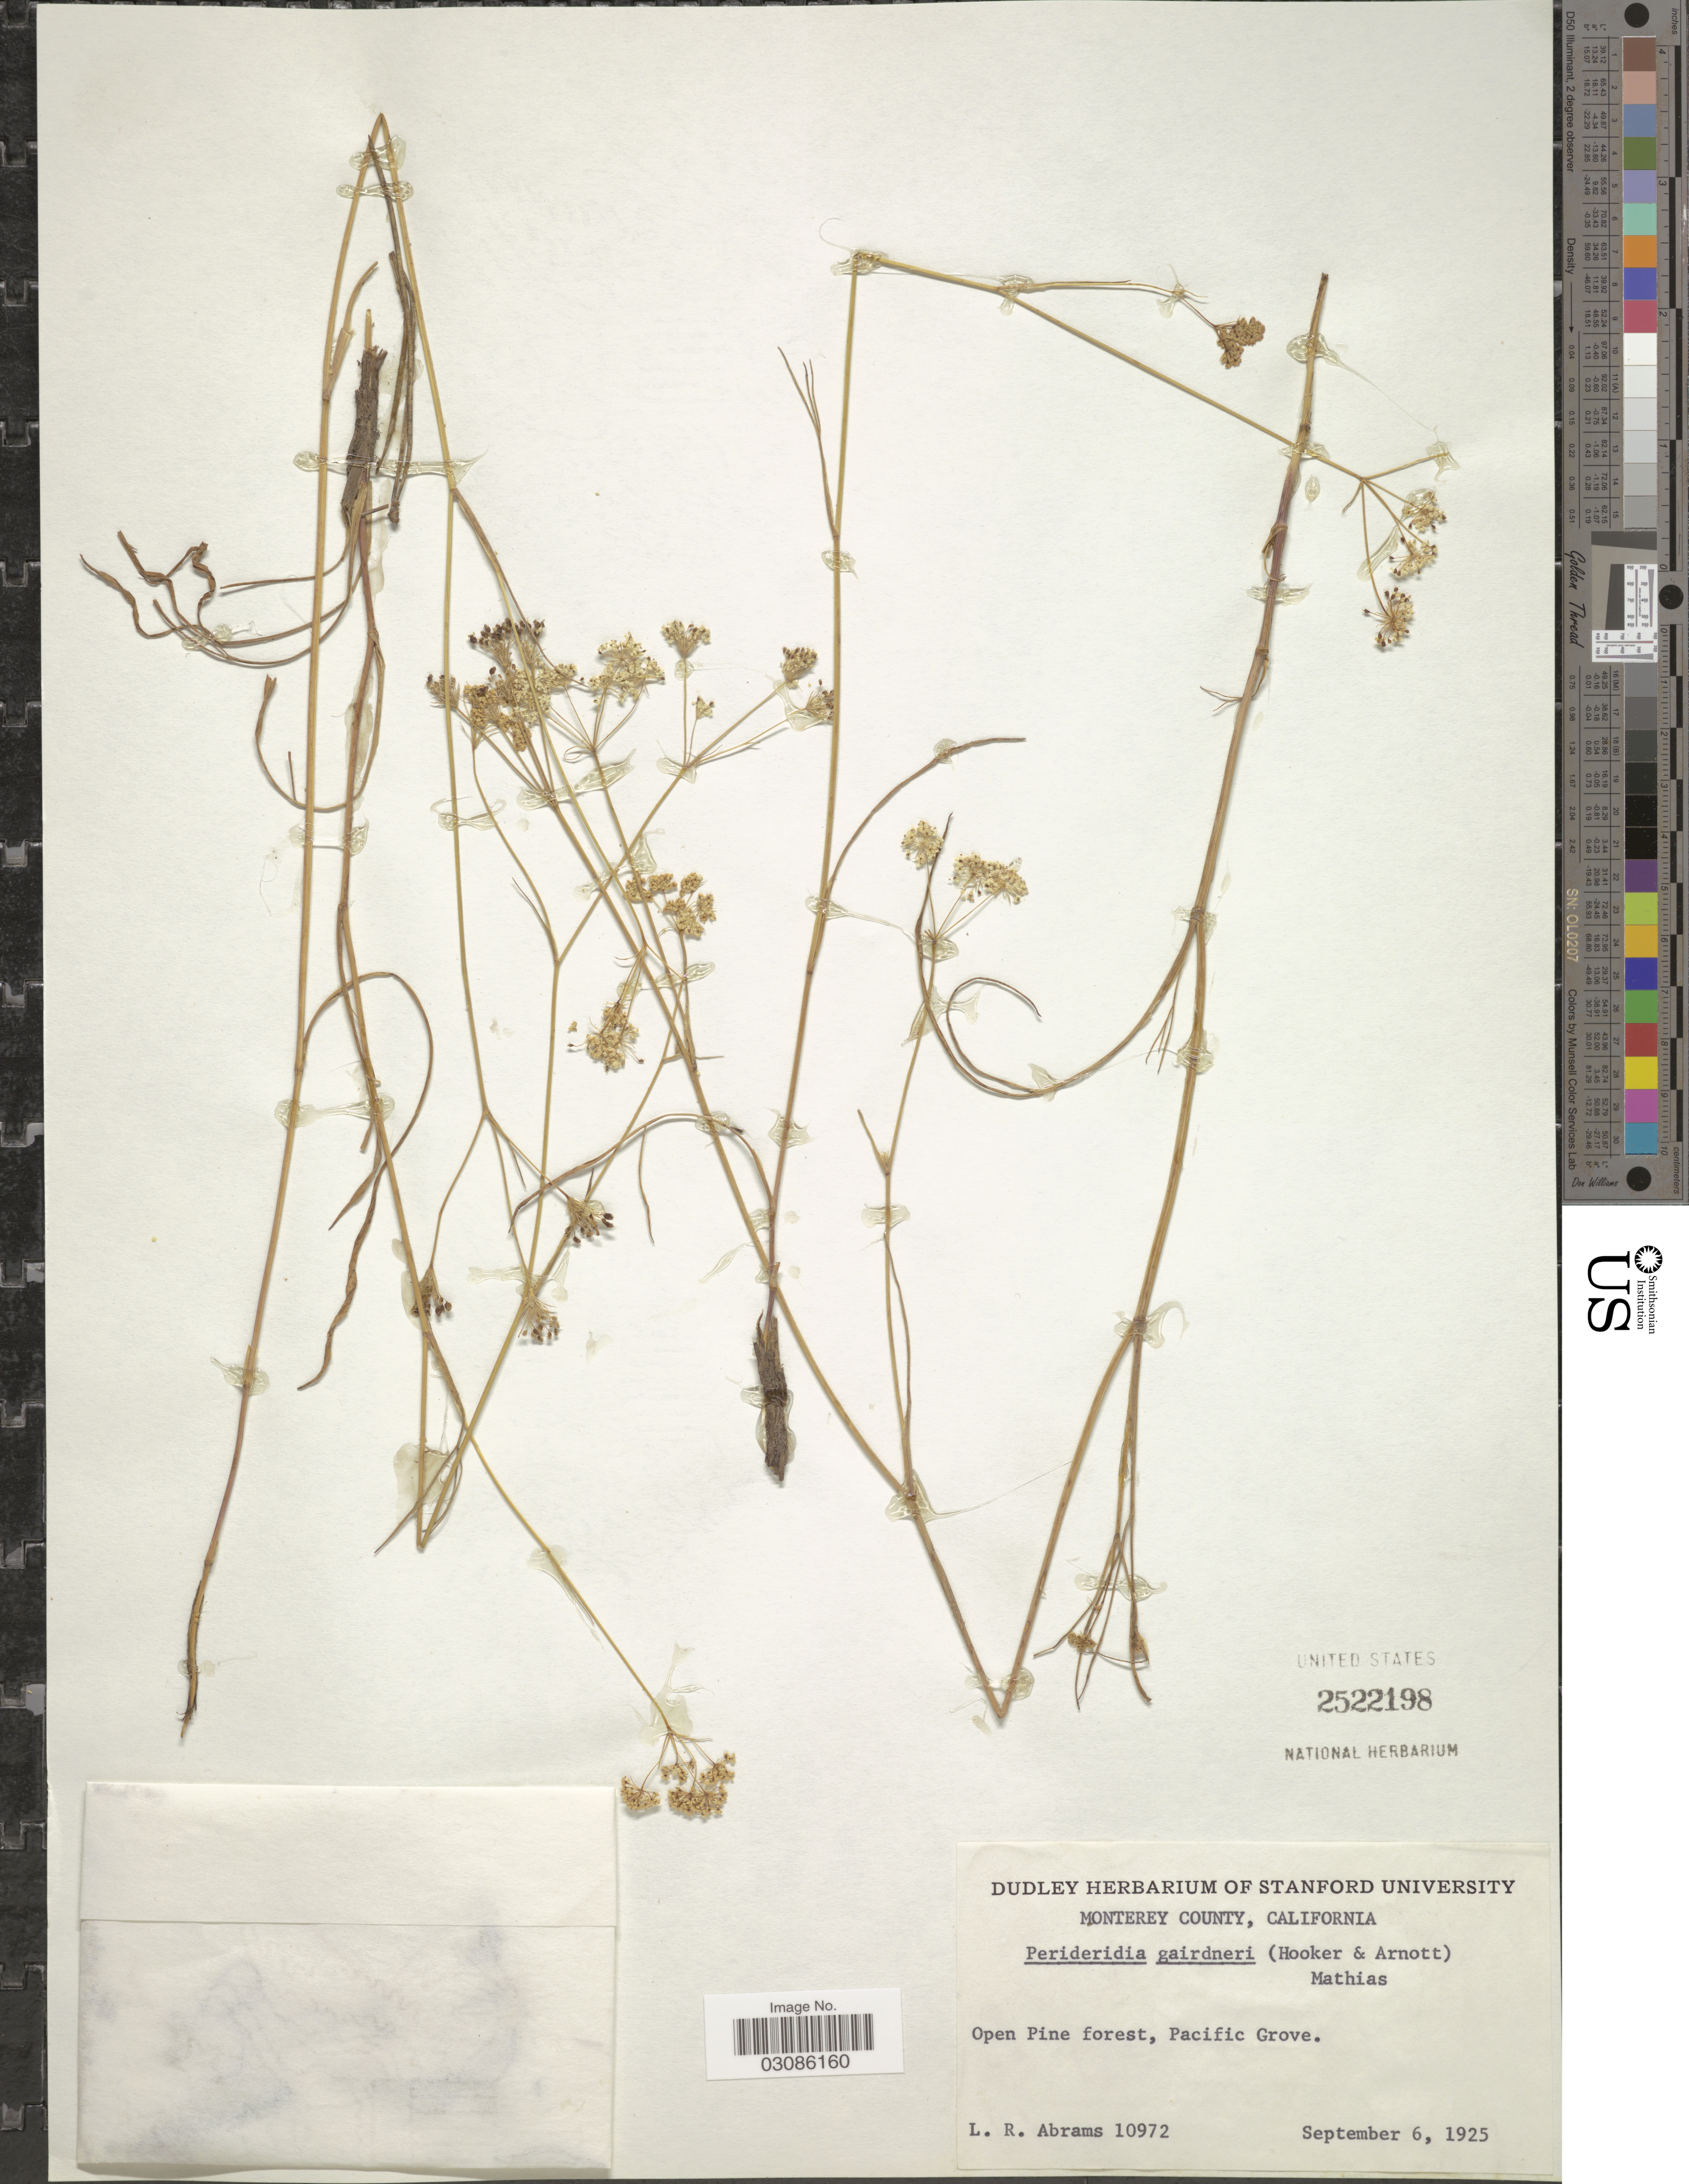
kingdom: Plantae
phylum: Tracheophyta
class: Magnoliopsida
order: Apiales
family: Apiaceae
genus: Perideridia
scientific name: Perideridia gairdneri subsp. borealis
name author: T.I. Chuang & Constance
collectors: L. Abrams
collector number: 10972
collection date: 1925-09-06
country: United States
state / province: California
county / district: Monterey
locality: Monterey County, Open Pine forest, Pacific Grove.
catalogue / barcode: US 2522198